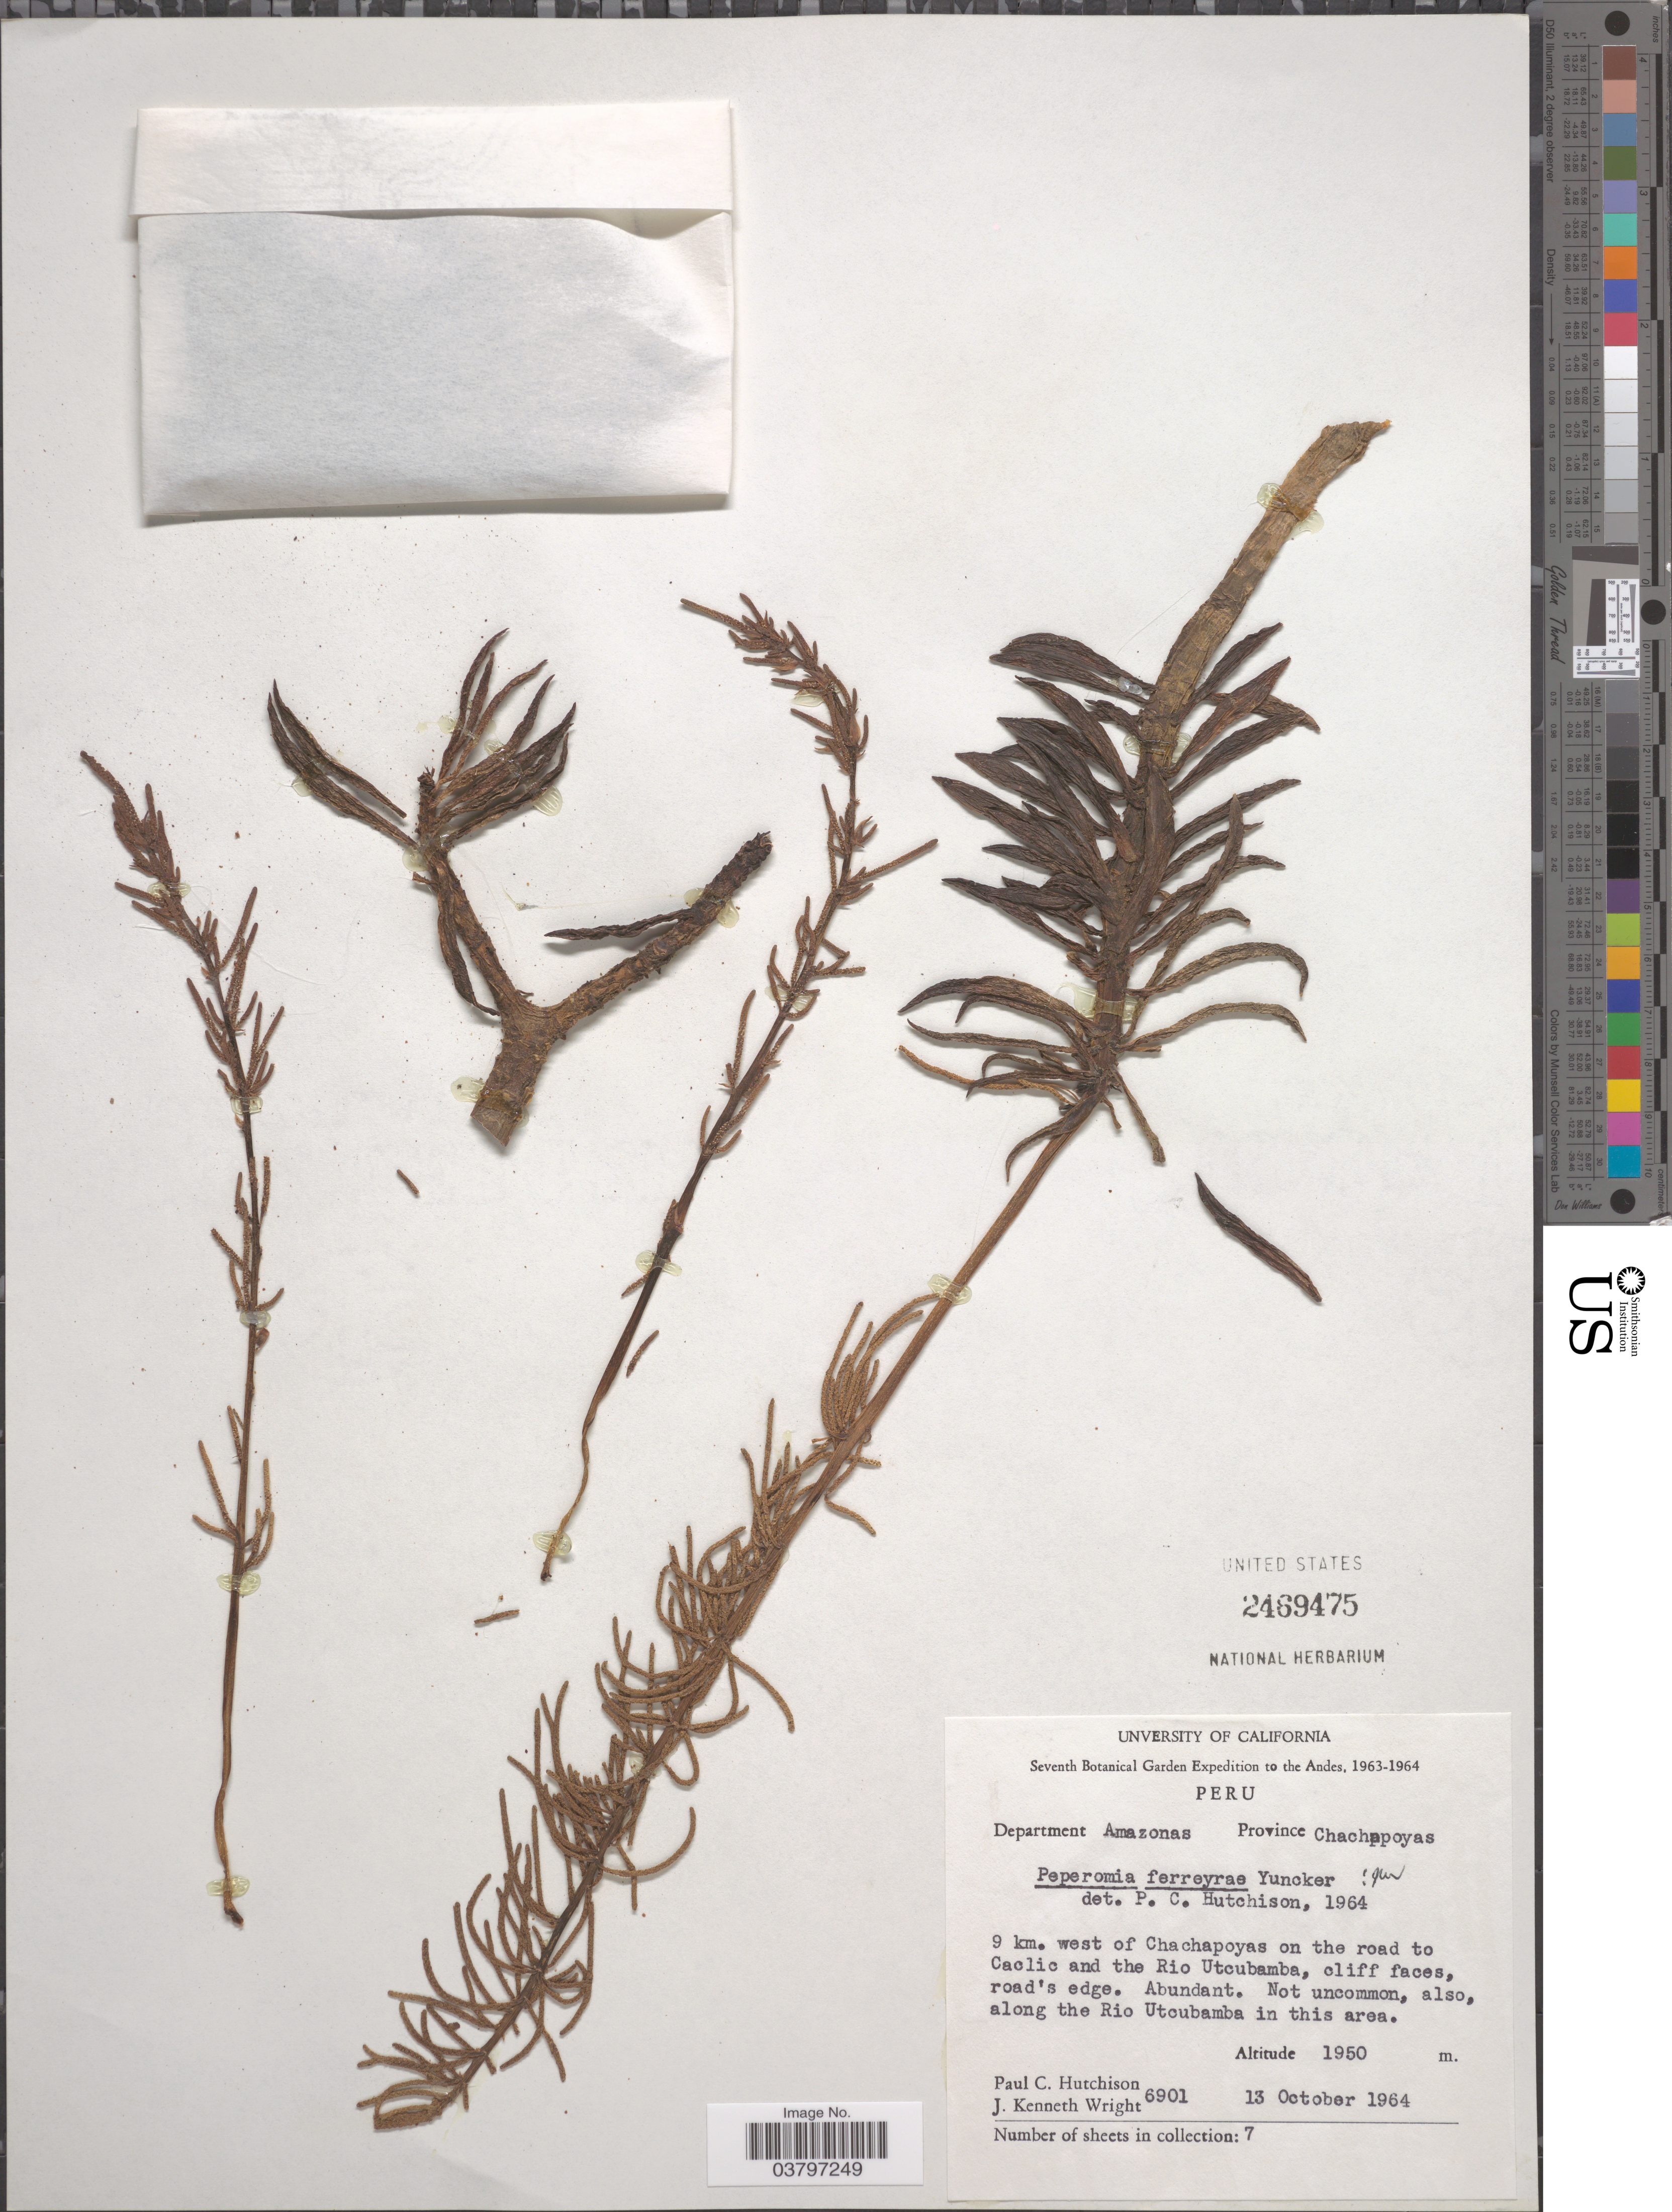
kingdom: Plantae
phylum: Tracheophyta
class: Magnoliopsida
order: Piperales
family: Piperaceae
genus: Peperomia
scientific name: Peperomia ferreyrae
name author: Yunck.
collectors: P. C. Hutchison & J. K. Wright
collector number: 6901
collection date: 1964-10-13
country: Peru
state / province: Amazonas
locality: The Andes. Department Amazonas. Province Chachapoyas. 9 km. west of Chachapoyas on the road to Caclic and the Rio Utcubamba, cliff faces road's edge. Along the Rio Utcubamba in this area.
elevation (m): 1950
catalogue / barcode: US 2469475